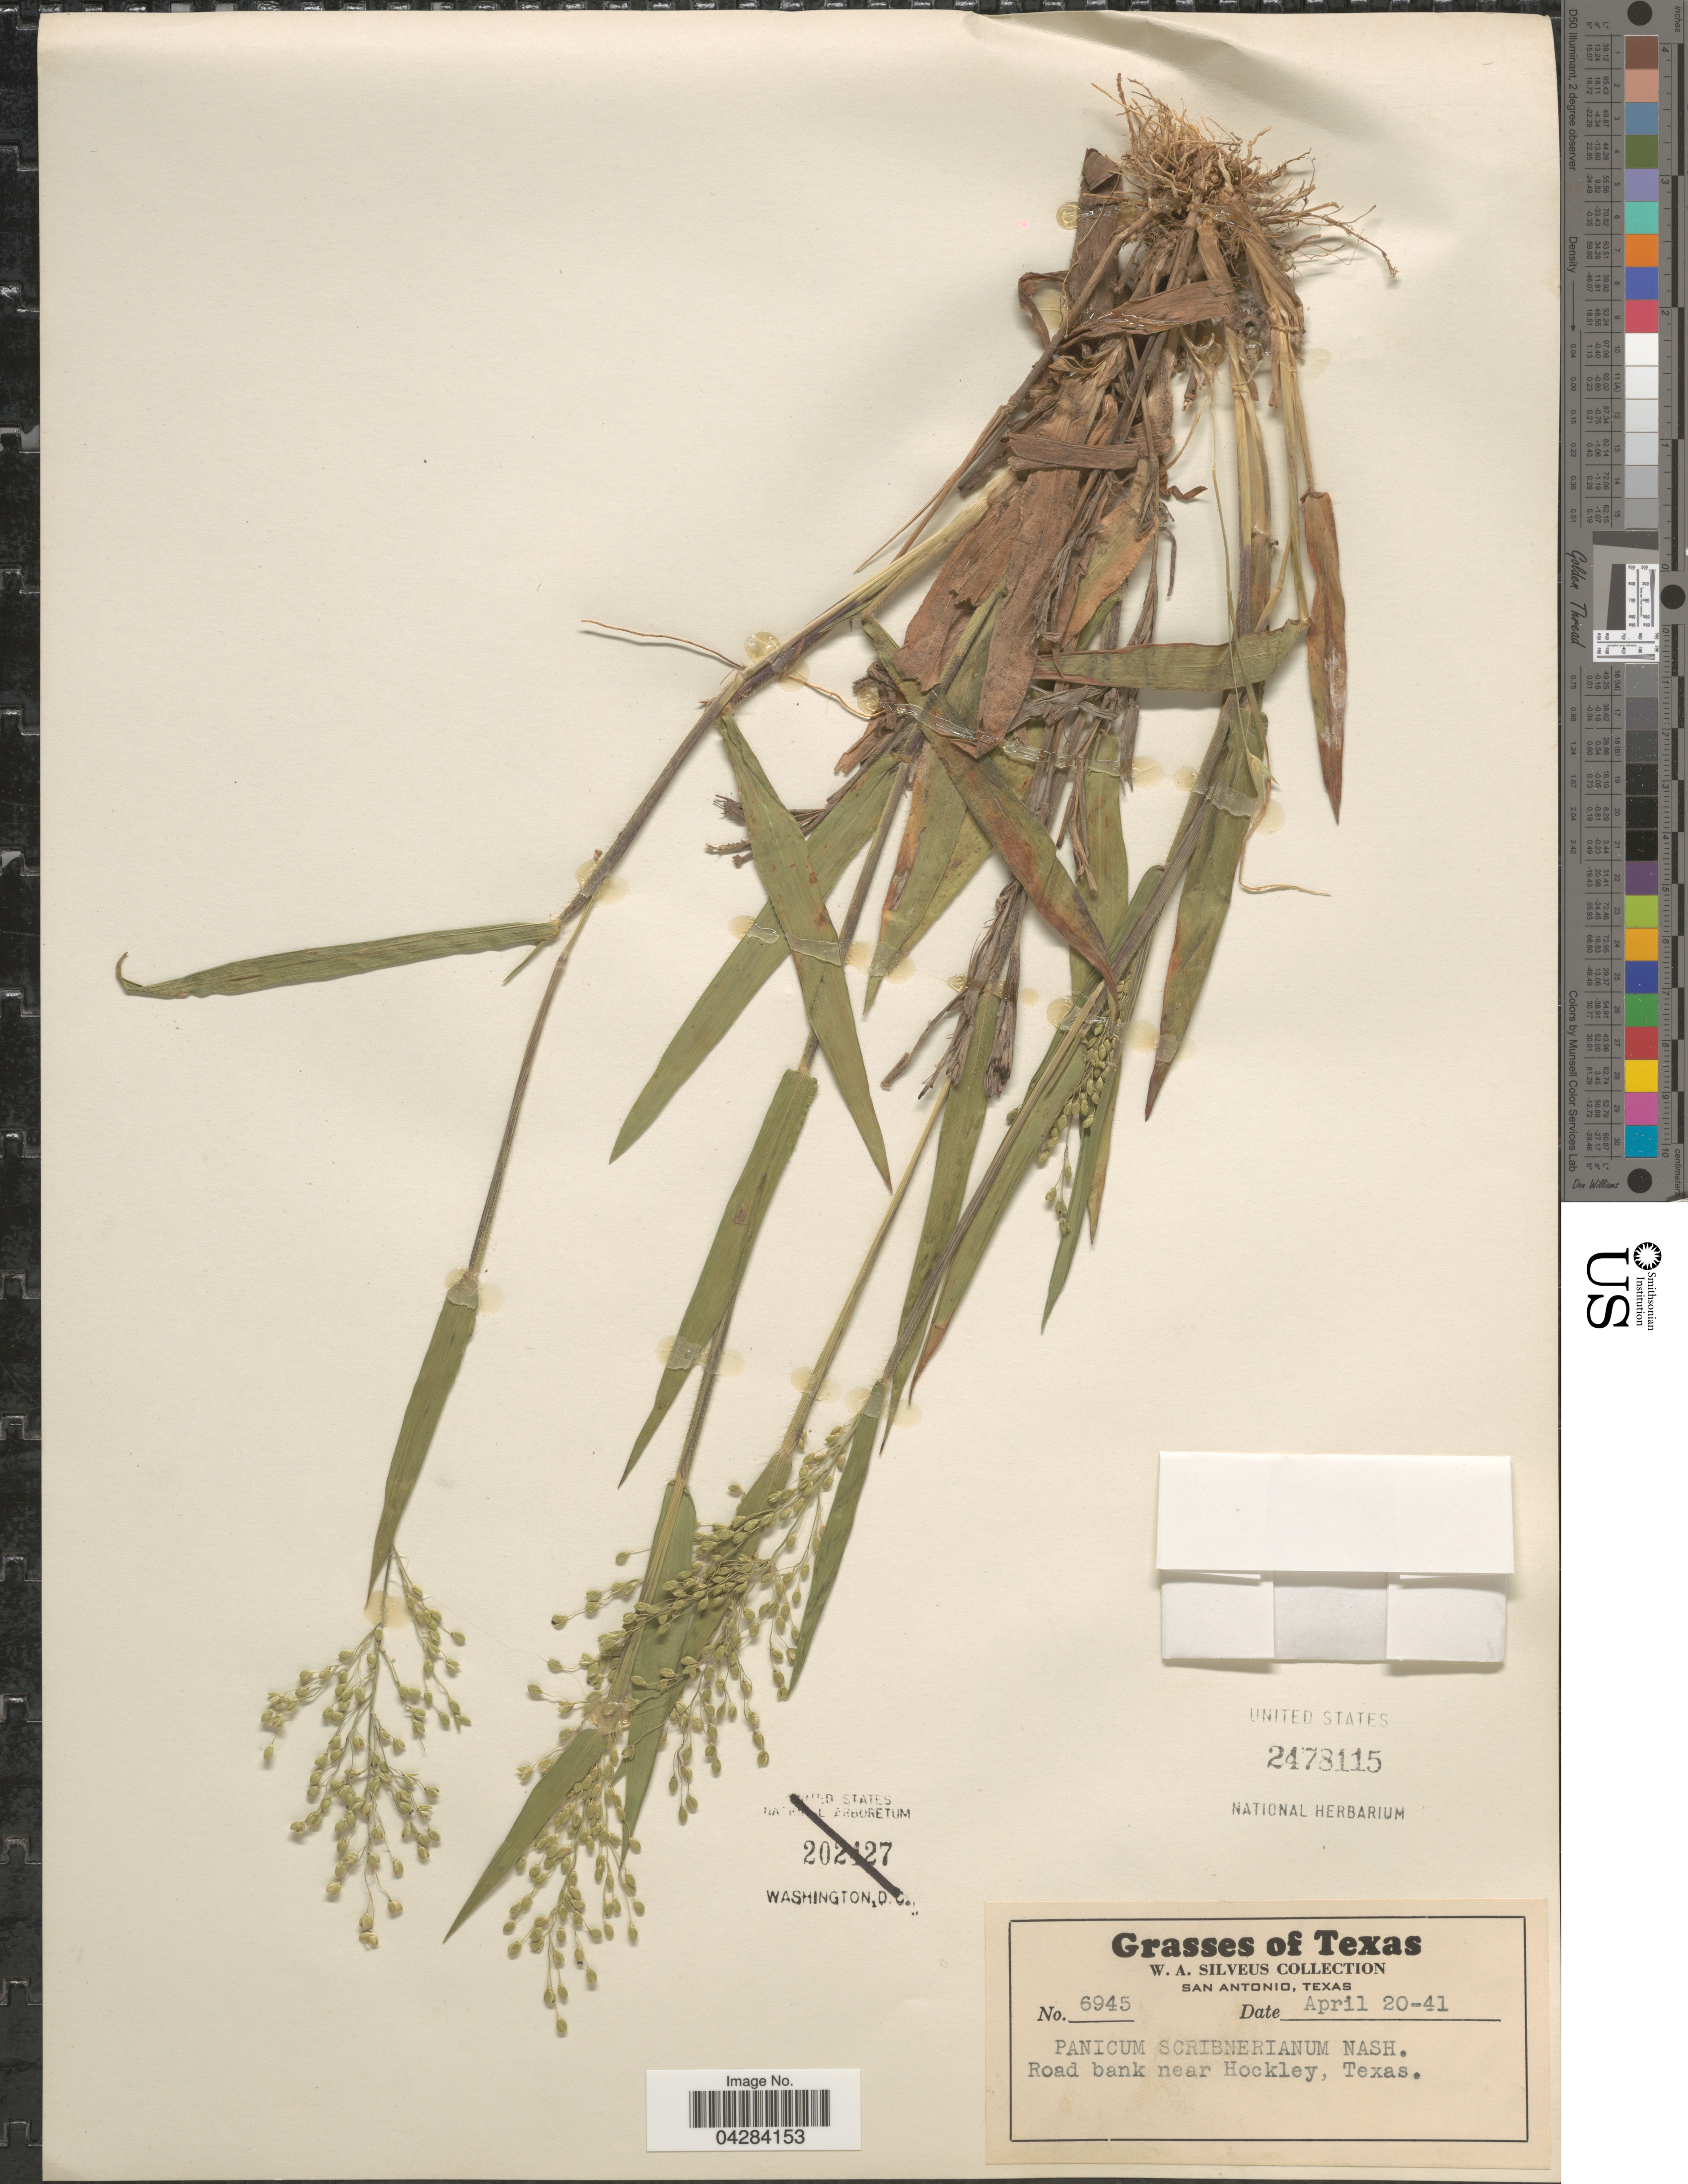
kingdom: Plantae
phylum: Tracheophyta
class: Liliopsida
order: Poales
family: Poaceae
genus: Dichanthelium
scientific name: Dichanthelium oligosanthes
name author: (Schult.) Gould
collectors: W. Silveus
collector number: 6945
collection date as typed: Transcribed d/m/y: 20/4/41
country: United States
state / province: Texas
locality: Road bank near Hockley.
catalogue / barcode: US 2478115